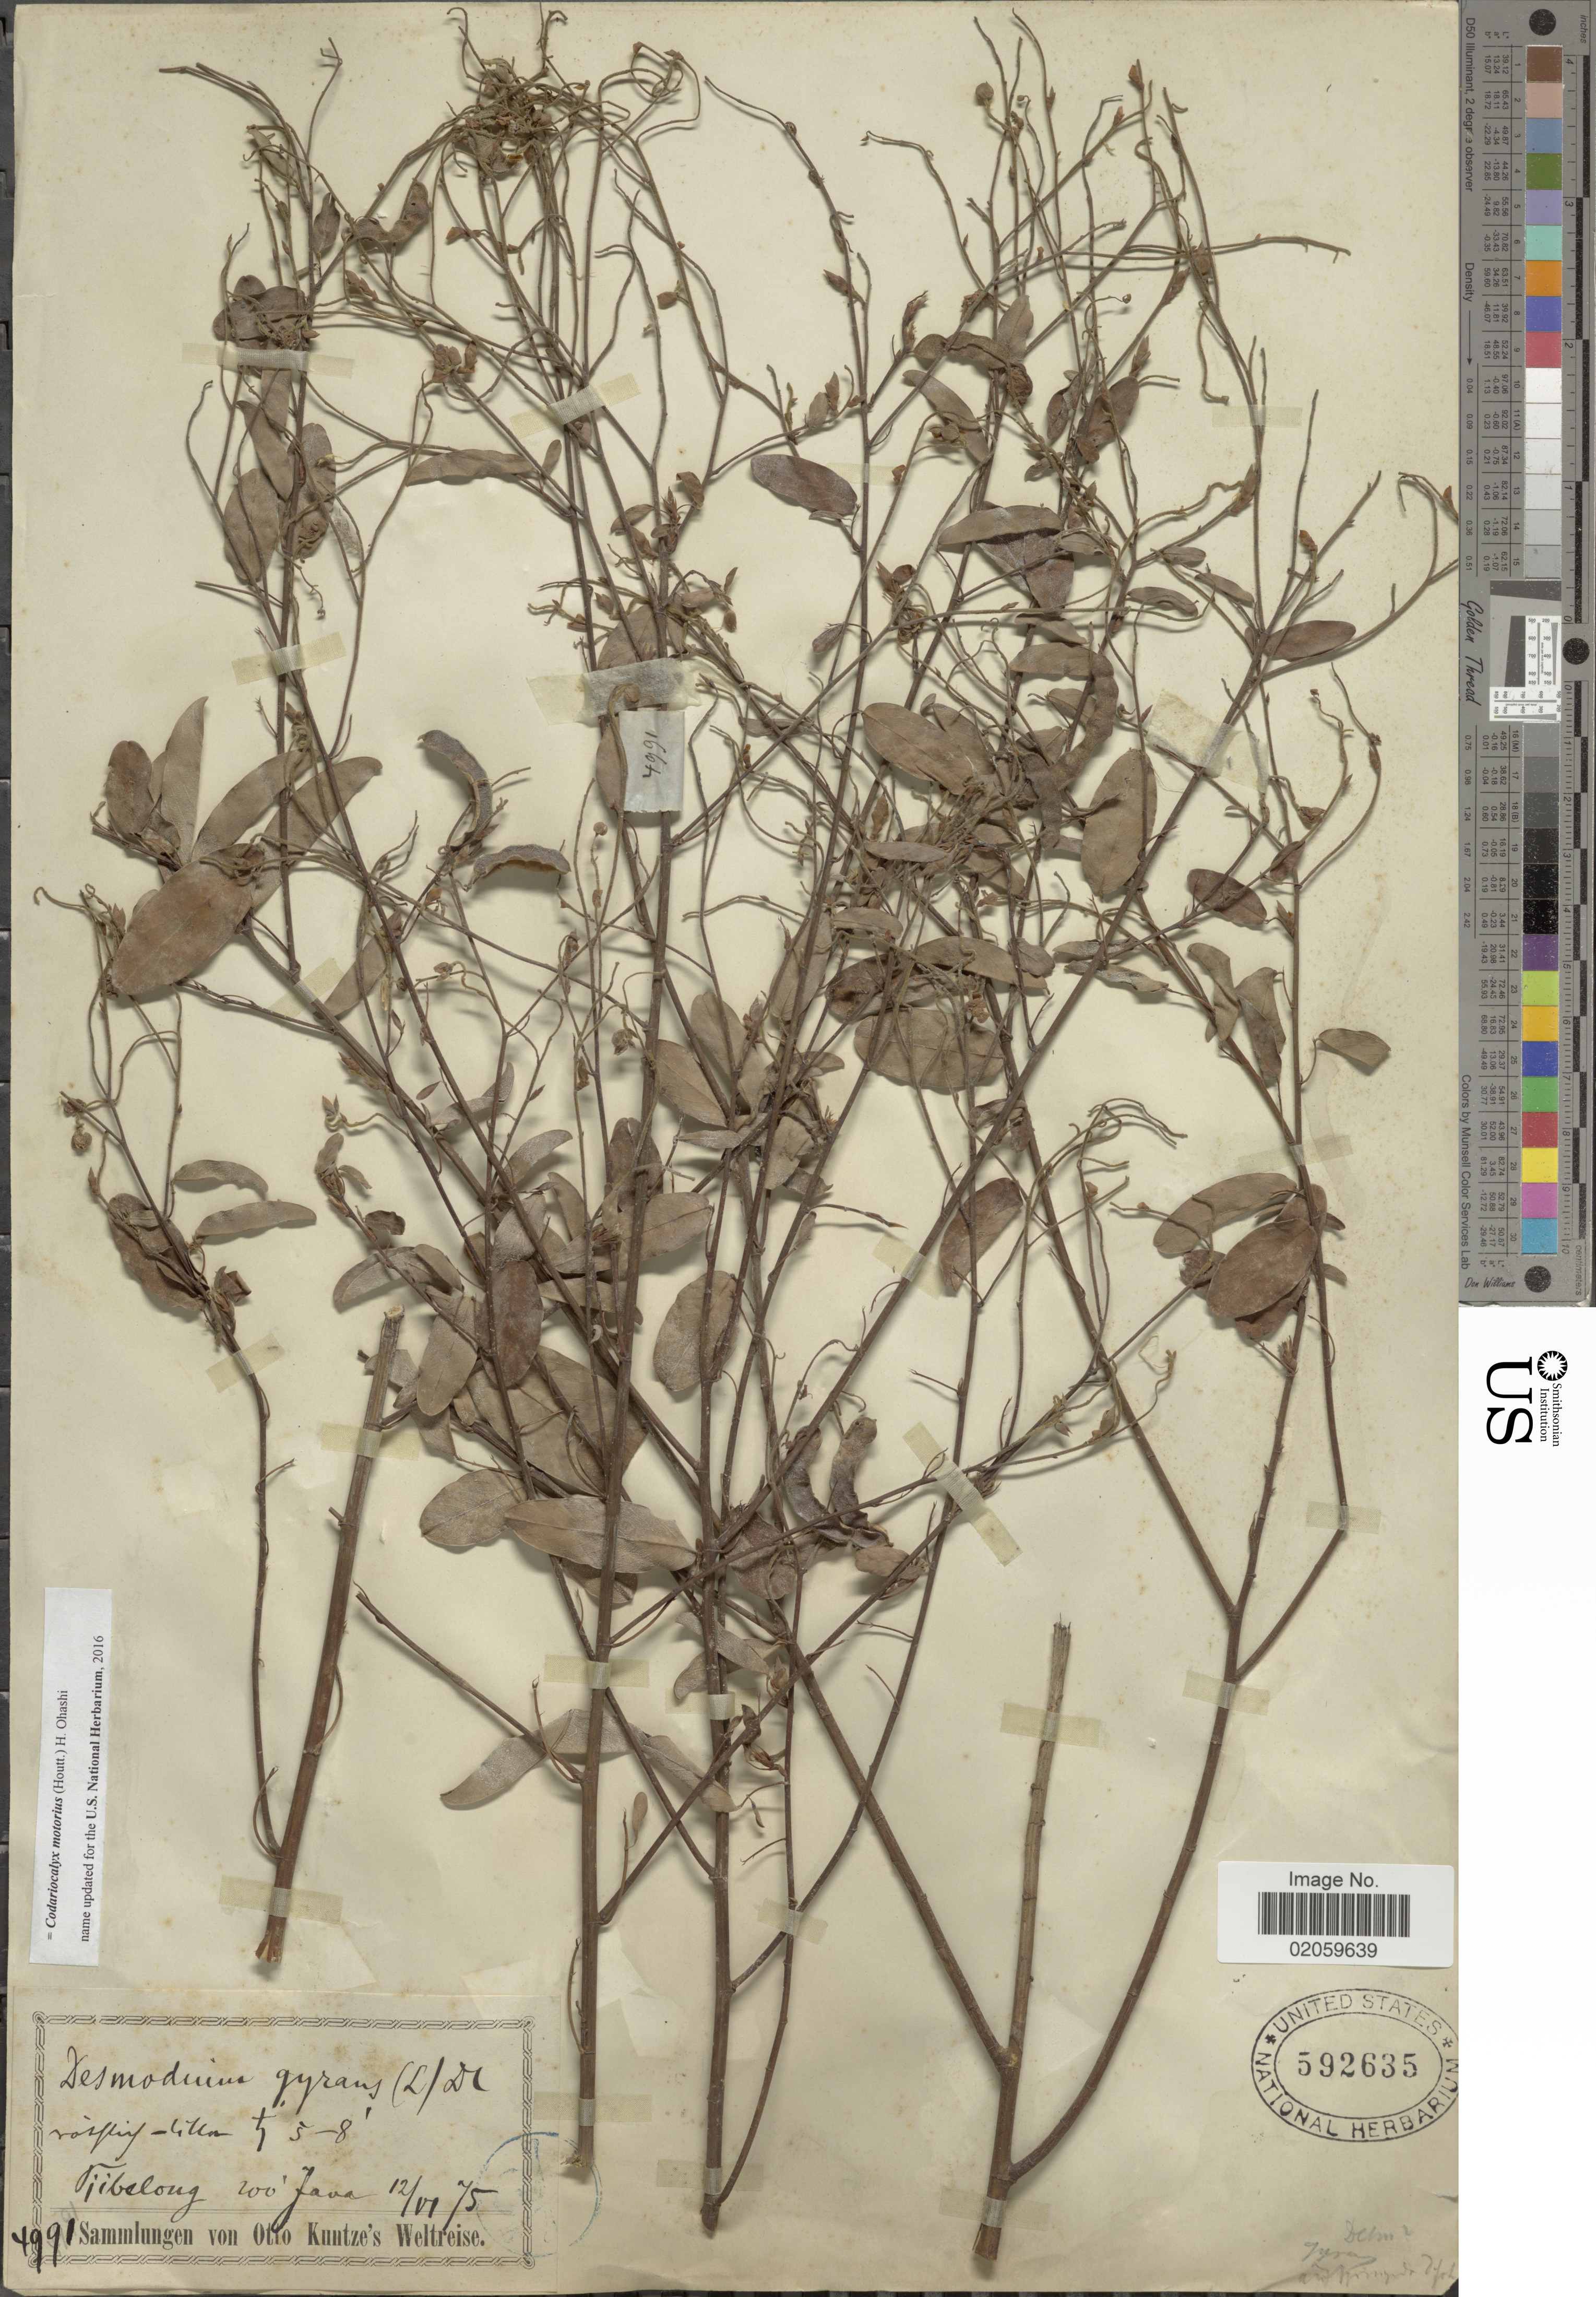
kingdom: Plantae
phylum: Tracheophyta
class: Magnoliopsida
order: Fabales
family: Fabaceae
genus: Codariocalyx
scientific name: Codariocalyx motorius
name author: (Houtt.) H. Ohashi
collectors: C.E.O. Kuntze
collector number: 4991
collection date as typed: Transcribed d/m/y: 12/6/75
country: Indonesia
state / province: Java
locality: Tibelong [interpreted]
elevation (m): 61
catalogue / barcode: US 592635